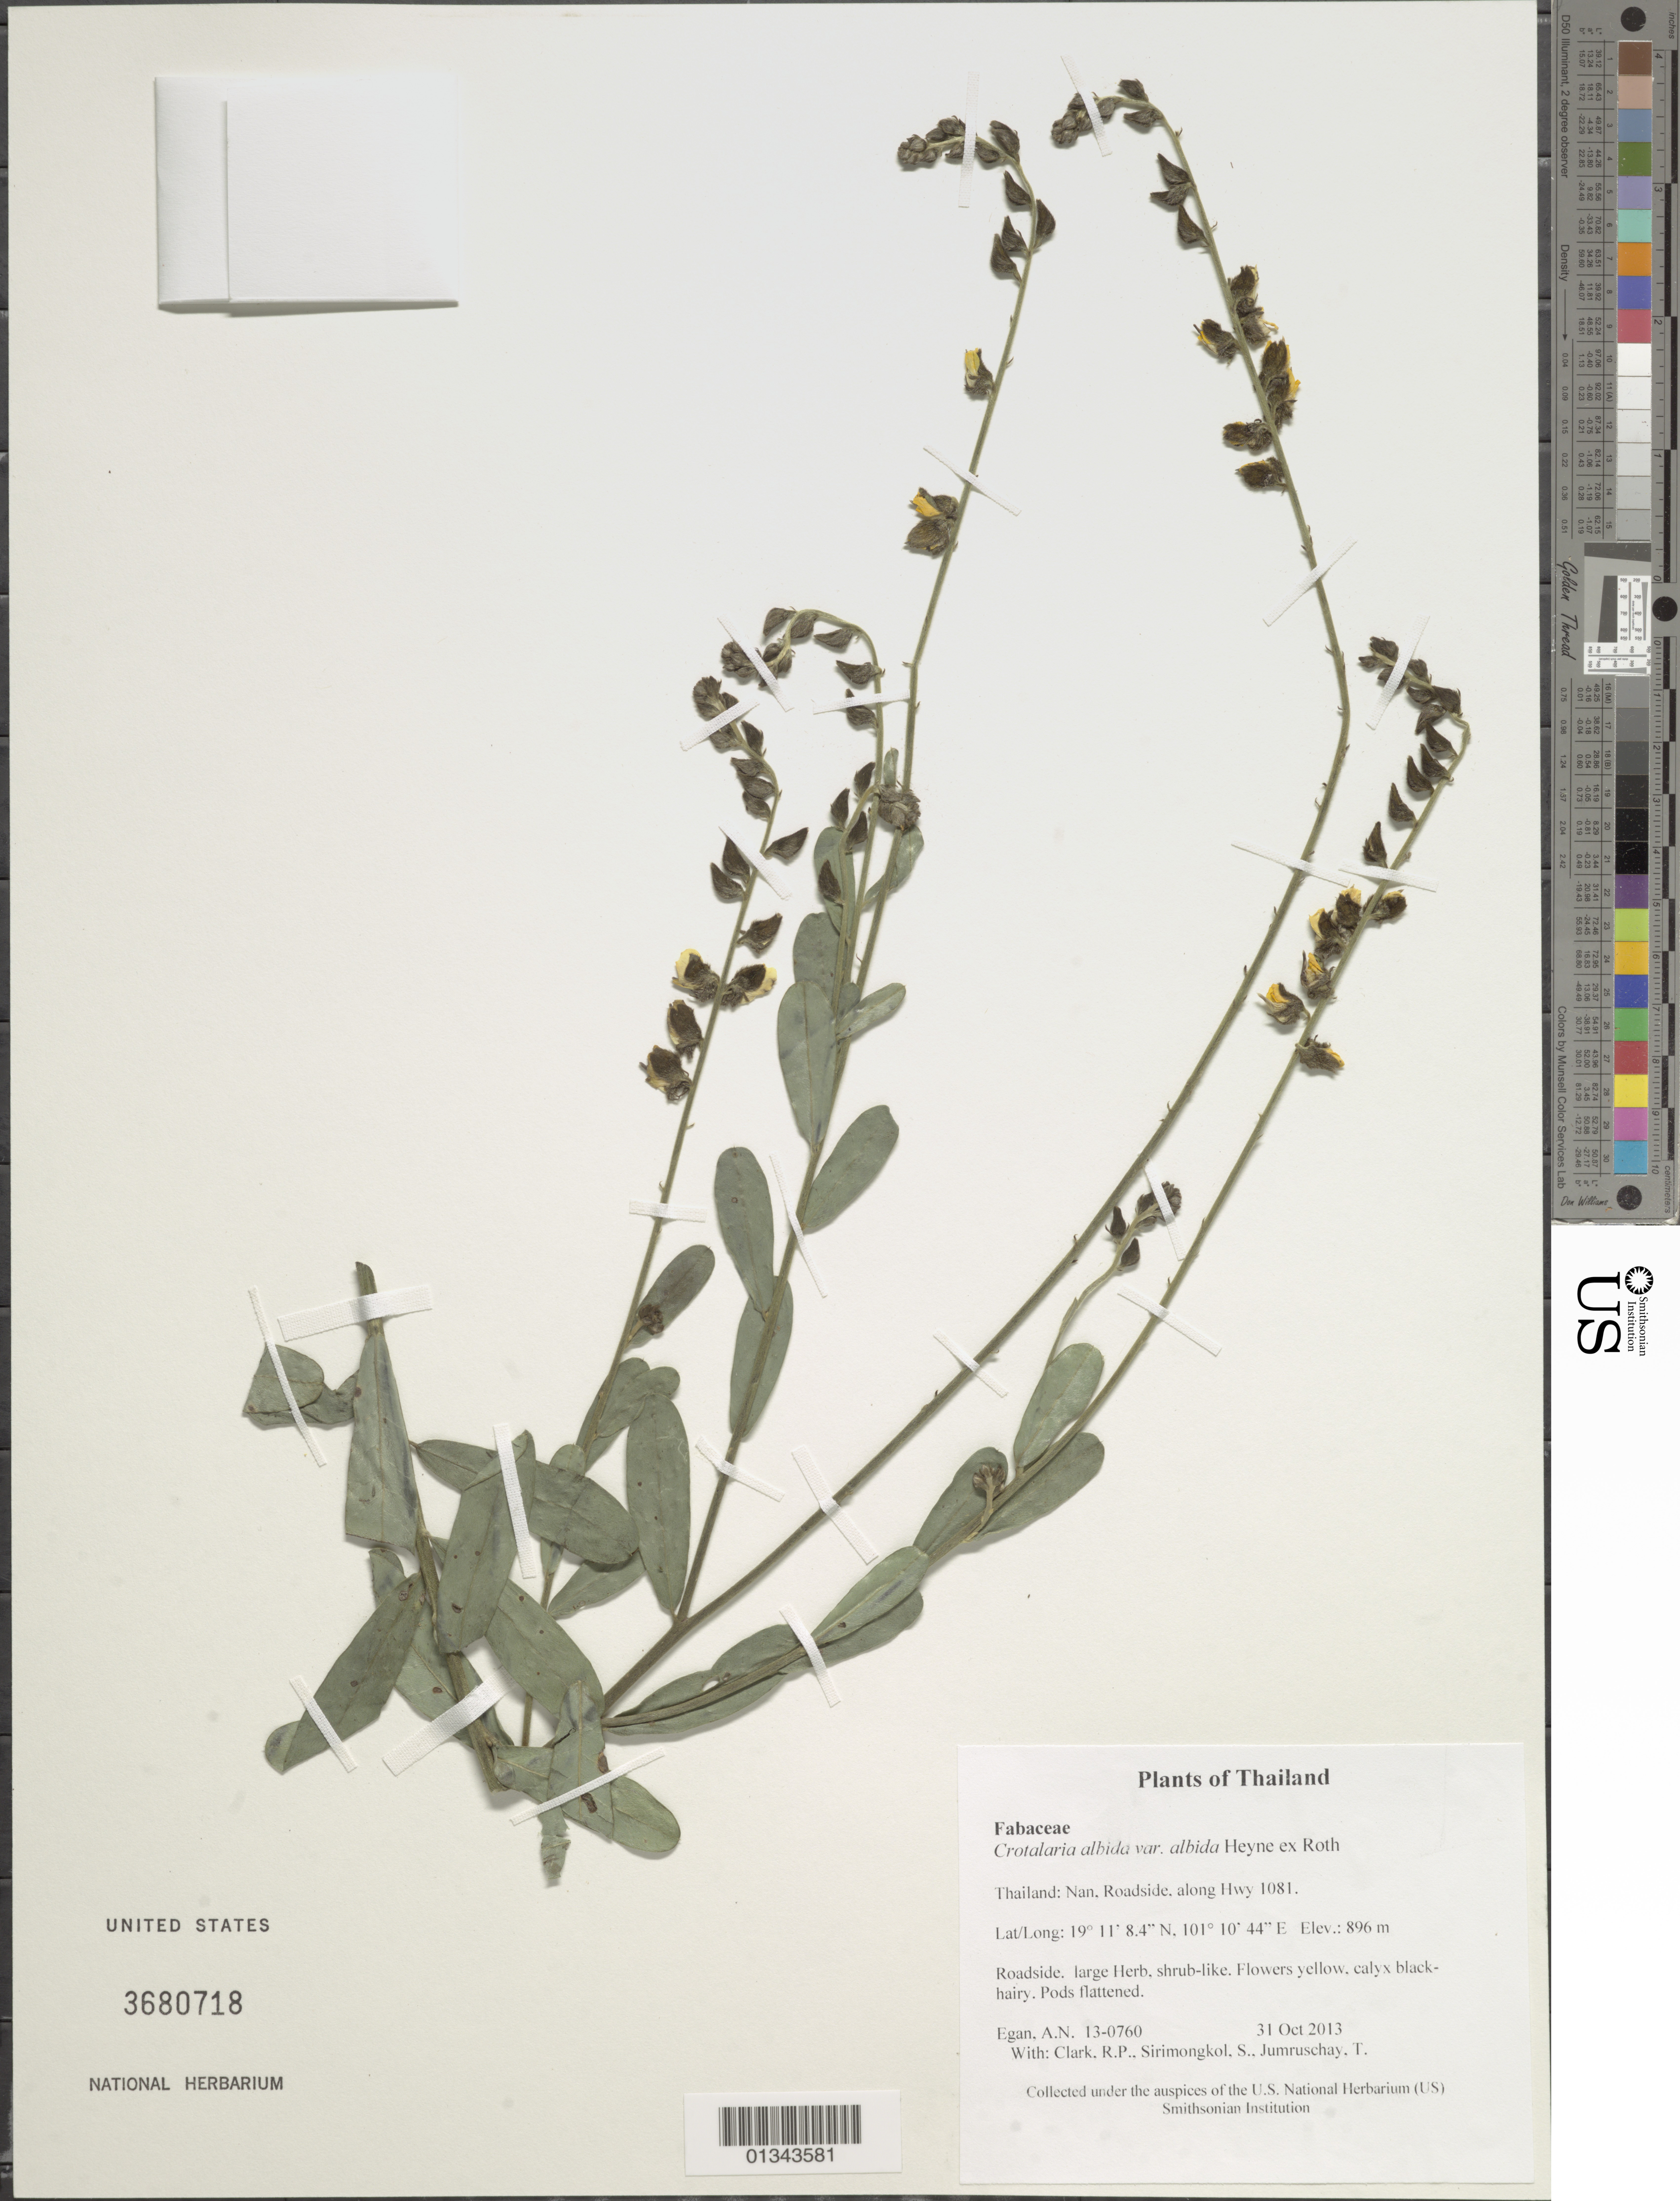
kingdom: Plantae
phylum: Tracheophyta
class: Magnoliopsida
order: Fabales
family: Fabaceae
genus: Crotalaria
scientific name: Crotalaria albida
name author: B. Heyne ex Roth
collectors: A. N. Egan, R. P. Clark, S. Sirimongkol & T. Jumruschay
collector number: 13-0760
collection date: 2013-10-31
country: Thailand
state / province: Nan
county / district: Bo Kluea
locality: Roadside, along Hwy 1081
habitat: Roadside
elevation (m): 896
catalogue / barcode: US 3680718